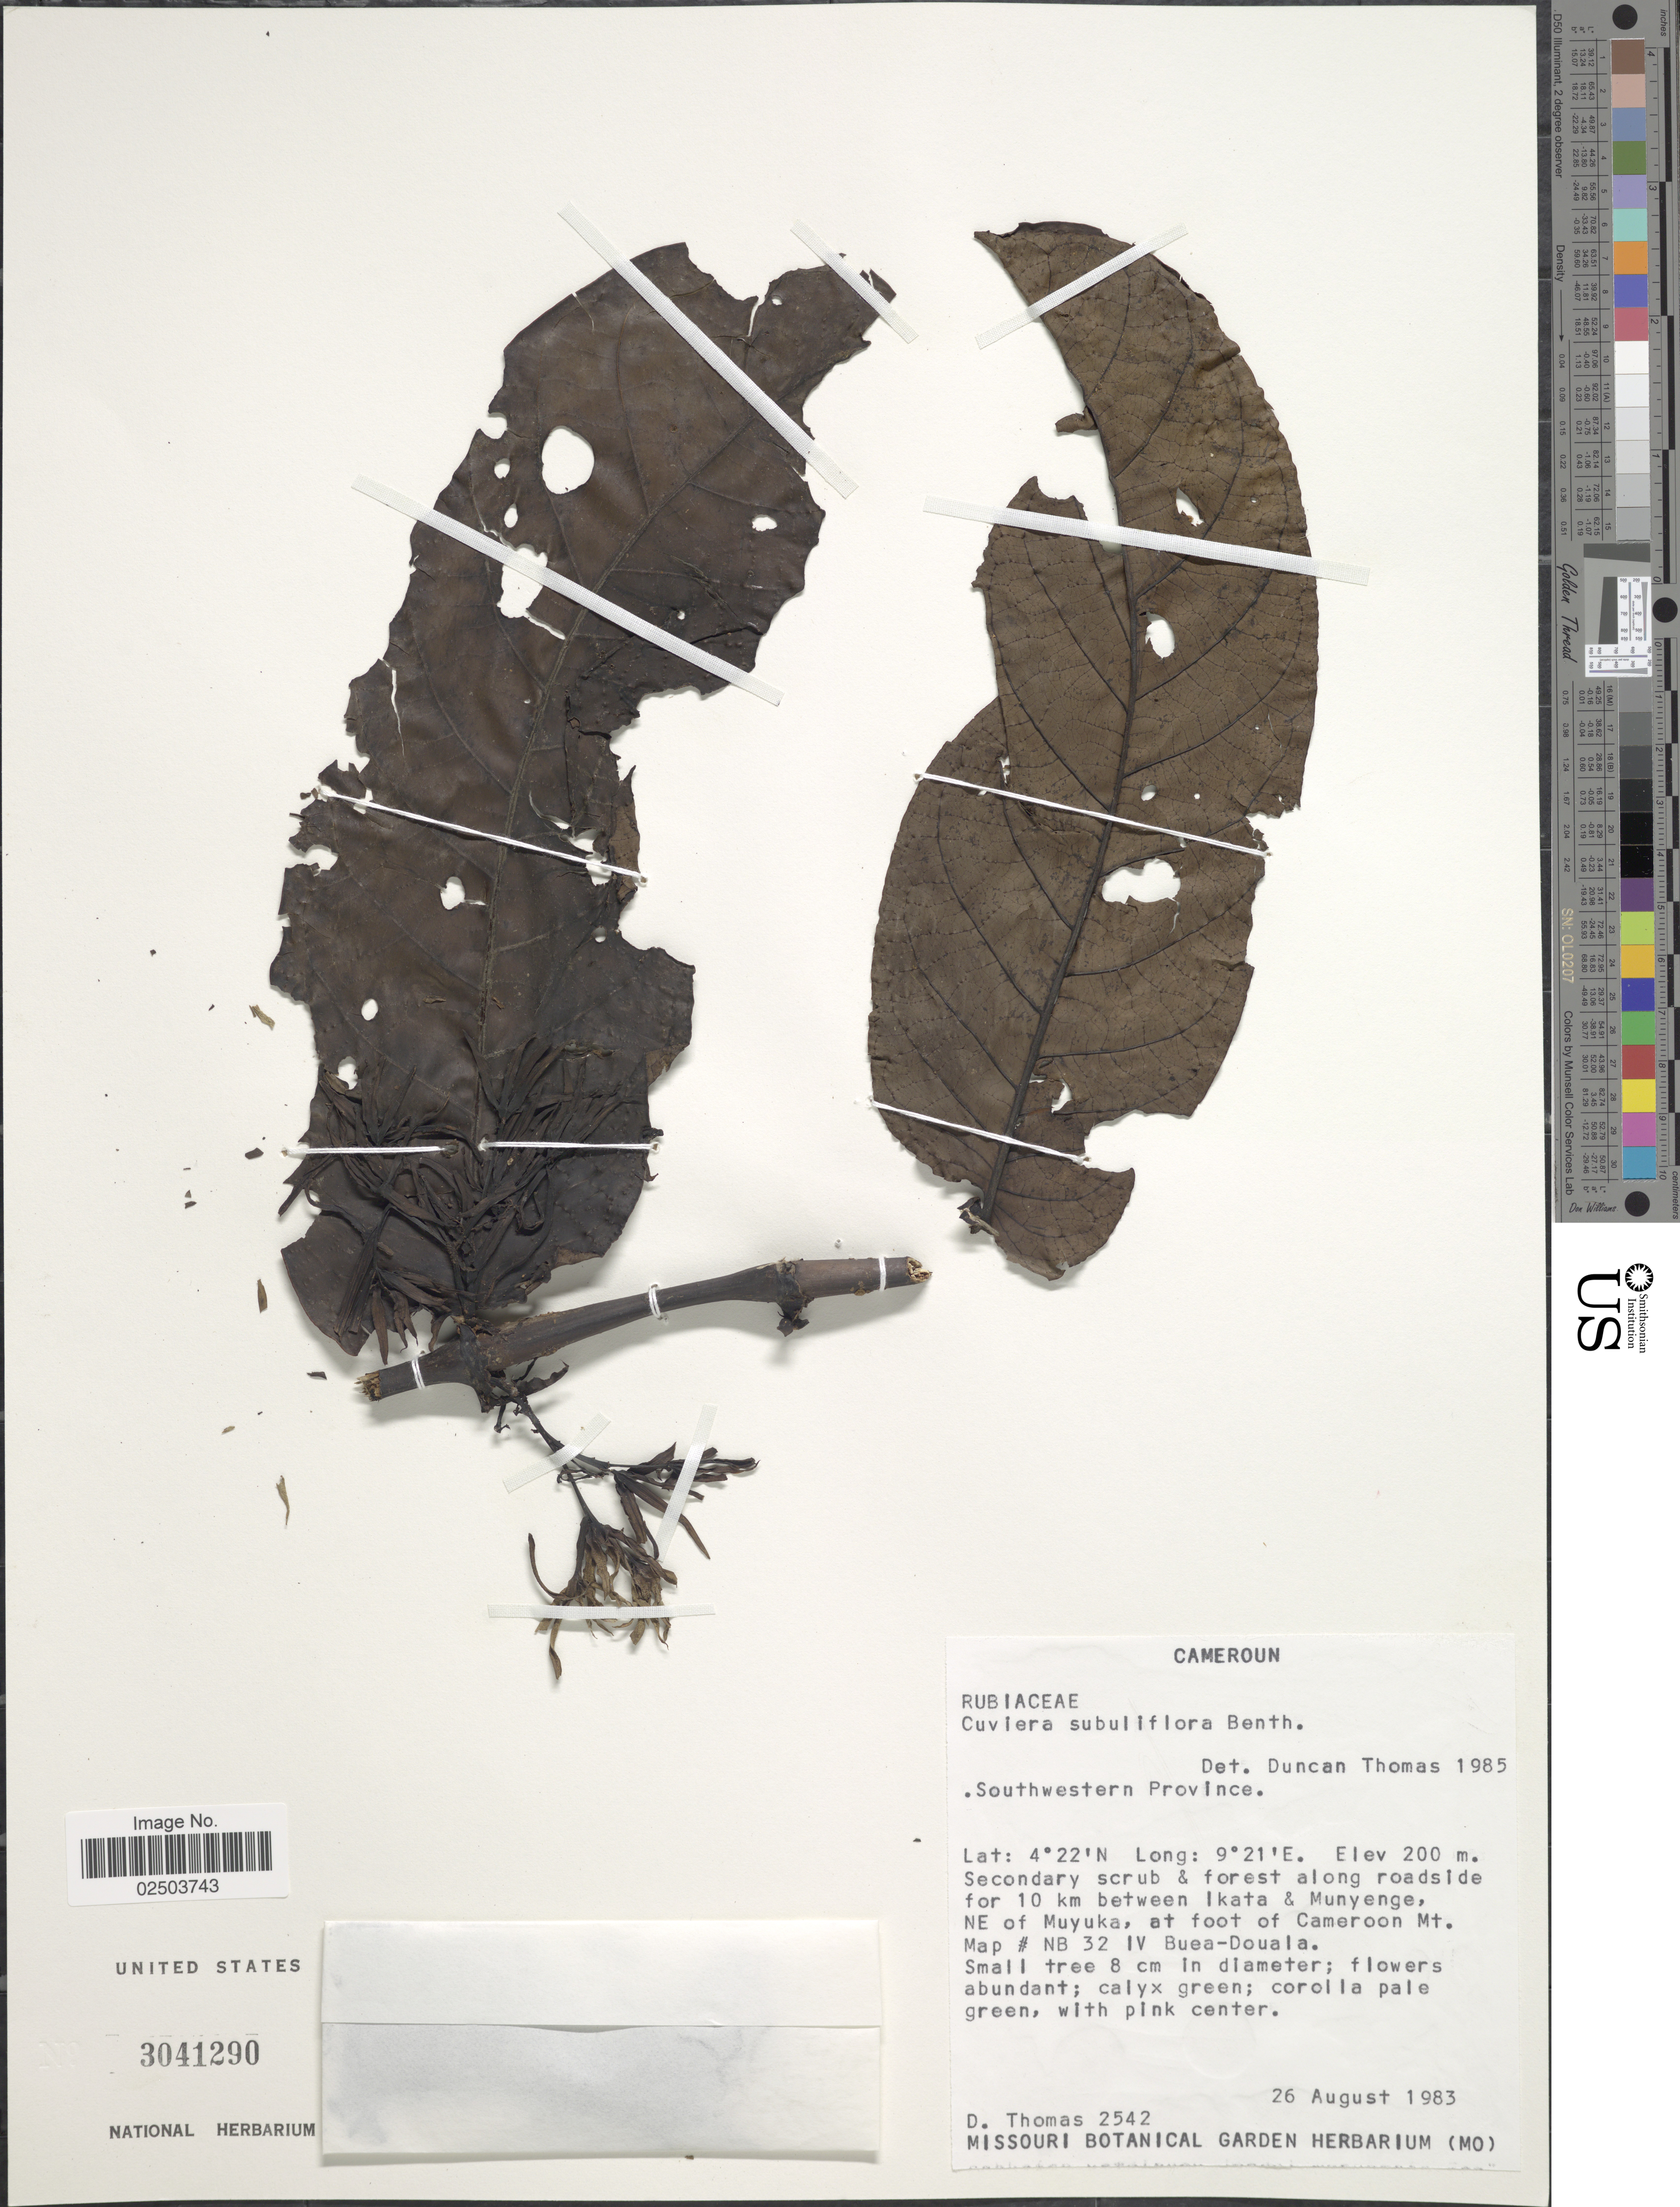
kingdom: Plantae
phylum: Tracheophyta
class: Magnoliopsida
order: Gentianales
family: Rubiaceae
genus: Cuviera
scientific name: Cuviera subuliflora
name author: Benth.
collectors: D. W. Thomas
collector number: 2542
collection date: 1983-08-26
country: Cameroon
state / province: Sud-Ouest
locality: Southwestern Province. Secondary scrub & forest along roadside for 10 km between Ikata & Munyenge, NE of Muyuka, at foot of Cameroon Mt. Map # NB 32 IV Buea- Douala.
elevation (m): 200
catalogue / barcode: US 3041290